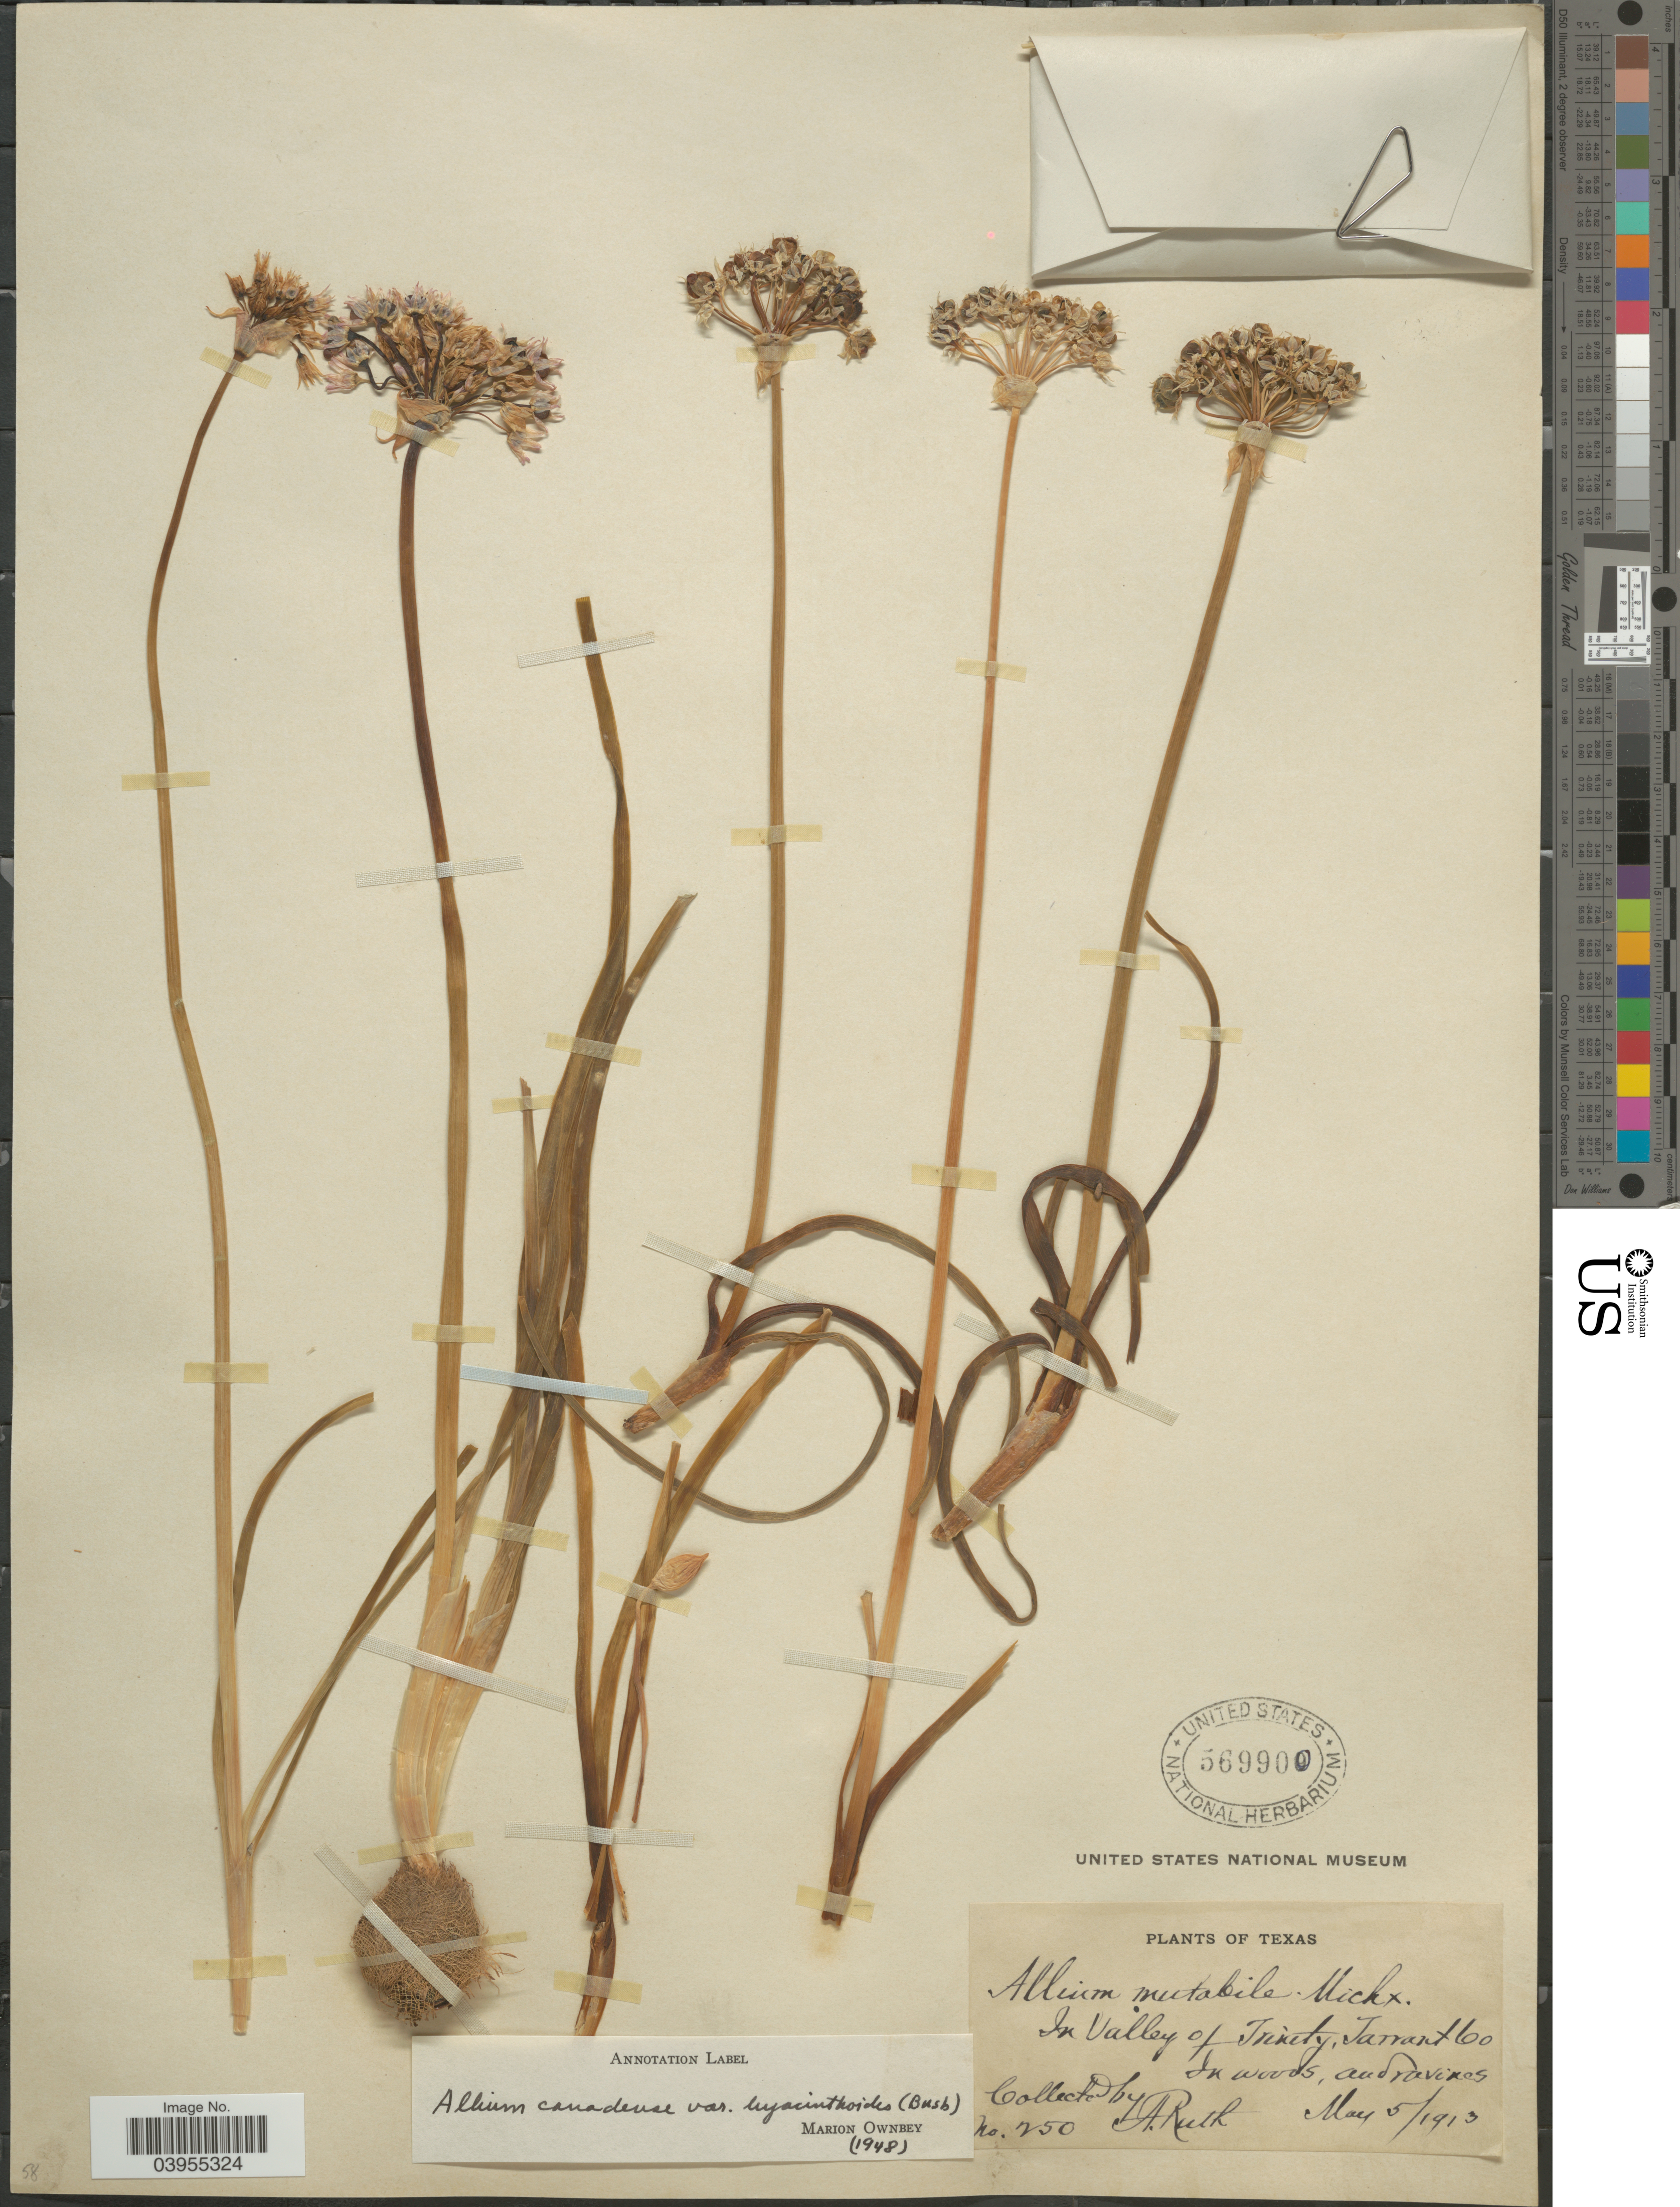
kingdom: Plantae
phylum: Tracheophyta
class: Liliopsida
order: Asparagales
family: Amaryllidaceae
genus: Allium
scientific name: Allium canadense var. hyacinthoides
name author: (Bush) Ownbey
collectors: A. Ruth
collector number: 250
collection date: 1913-05-05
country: United States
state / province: Texas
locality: In Valley of Trinity, Tarrant Co.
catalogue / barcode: US 569900